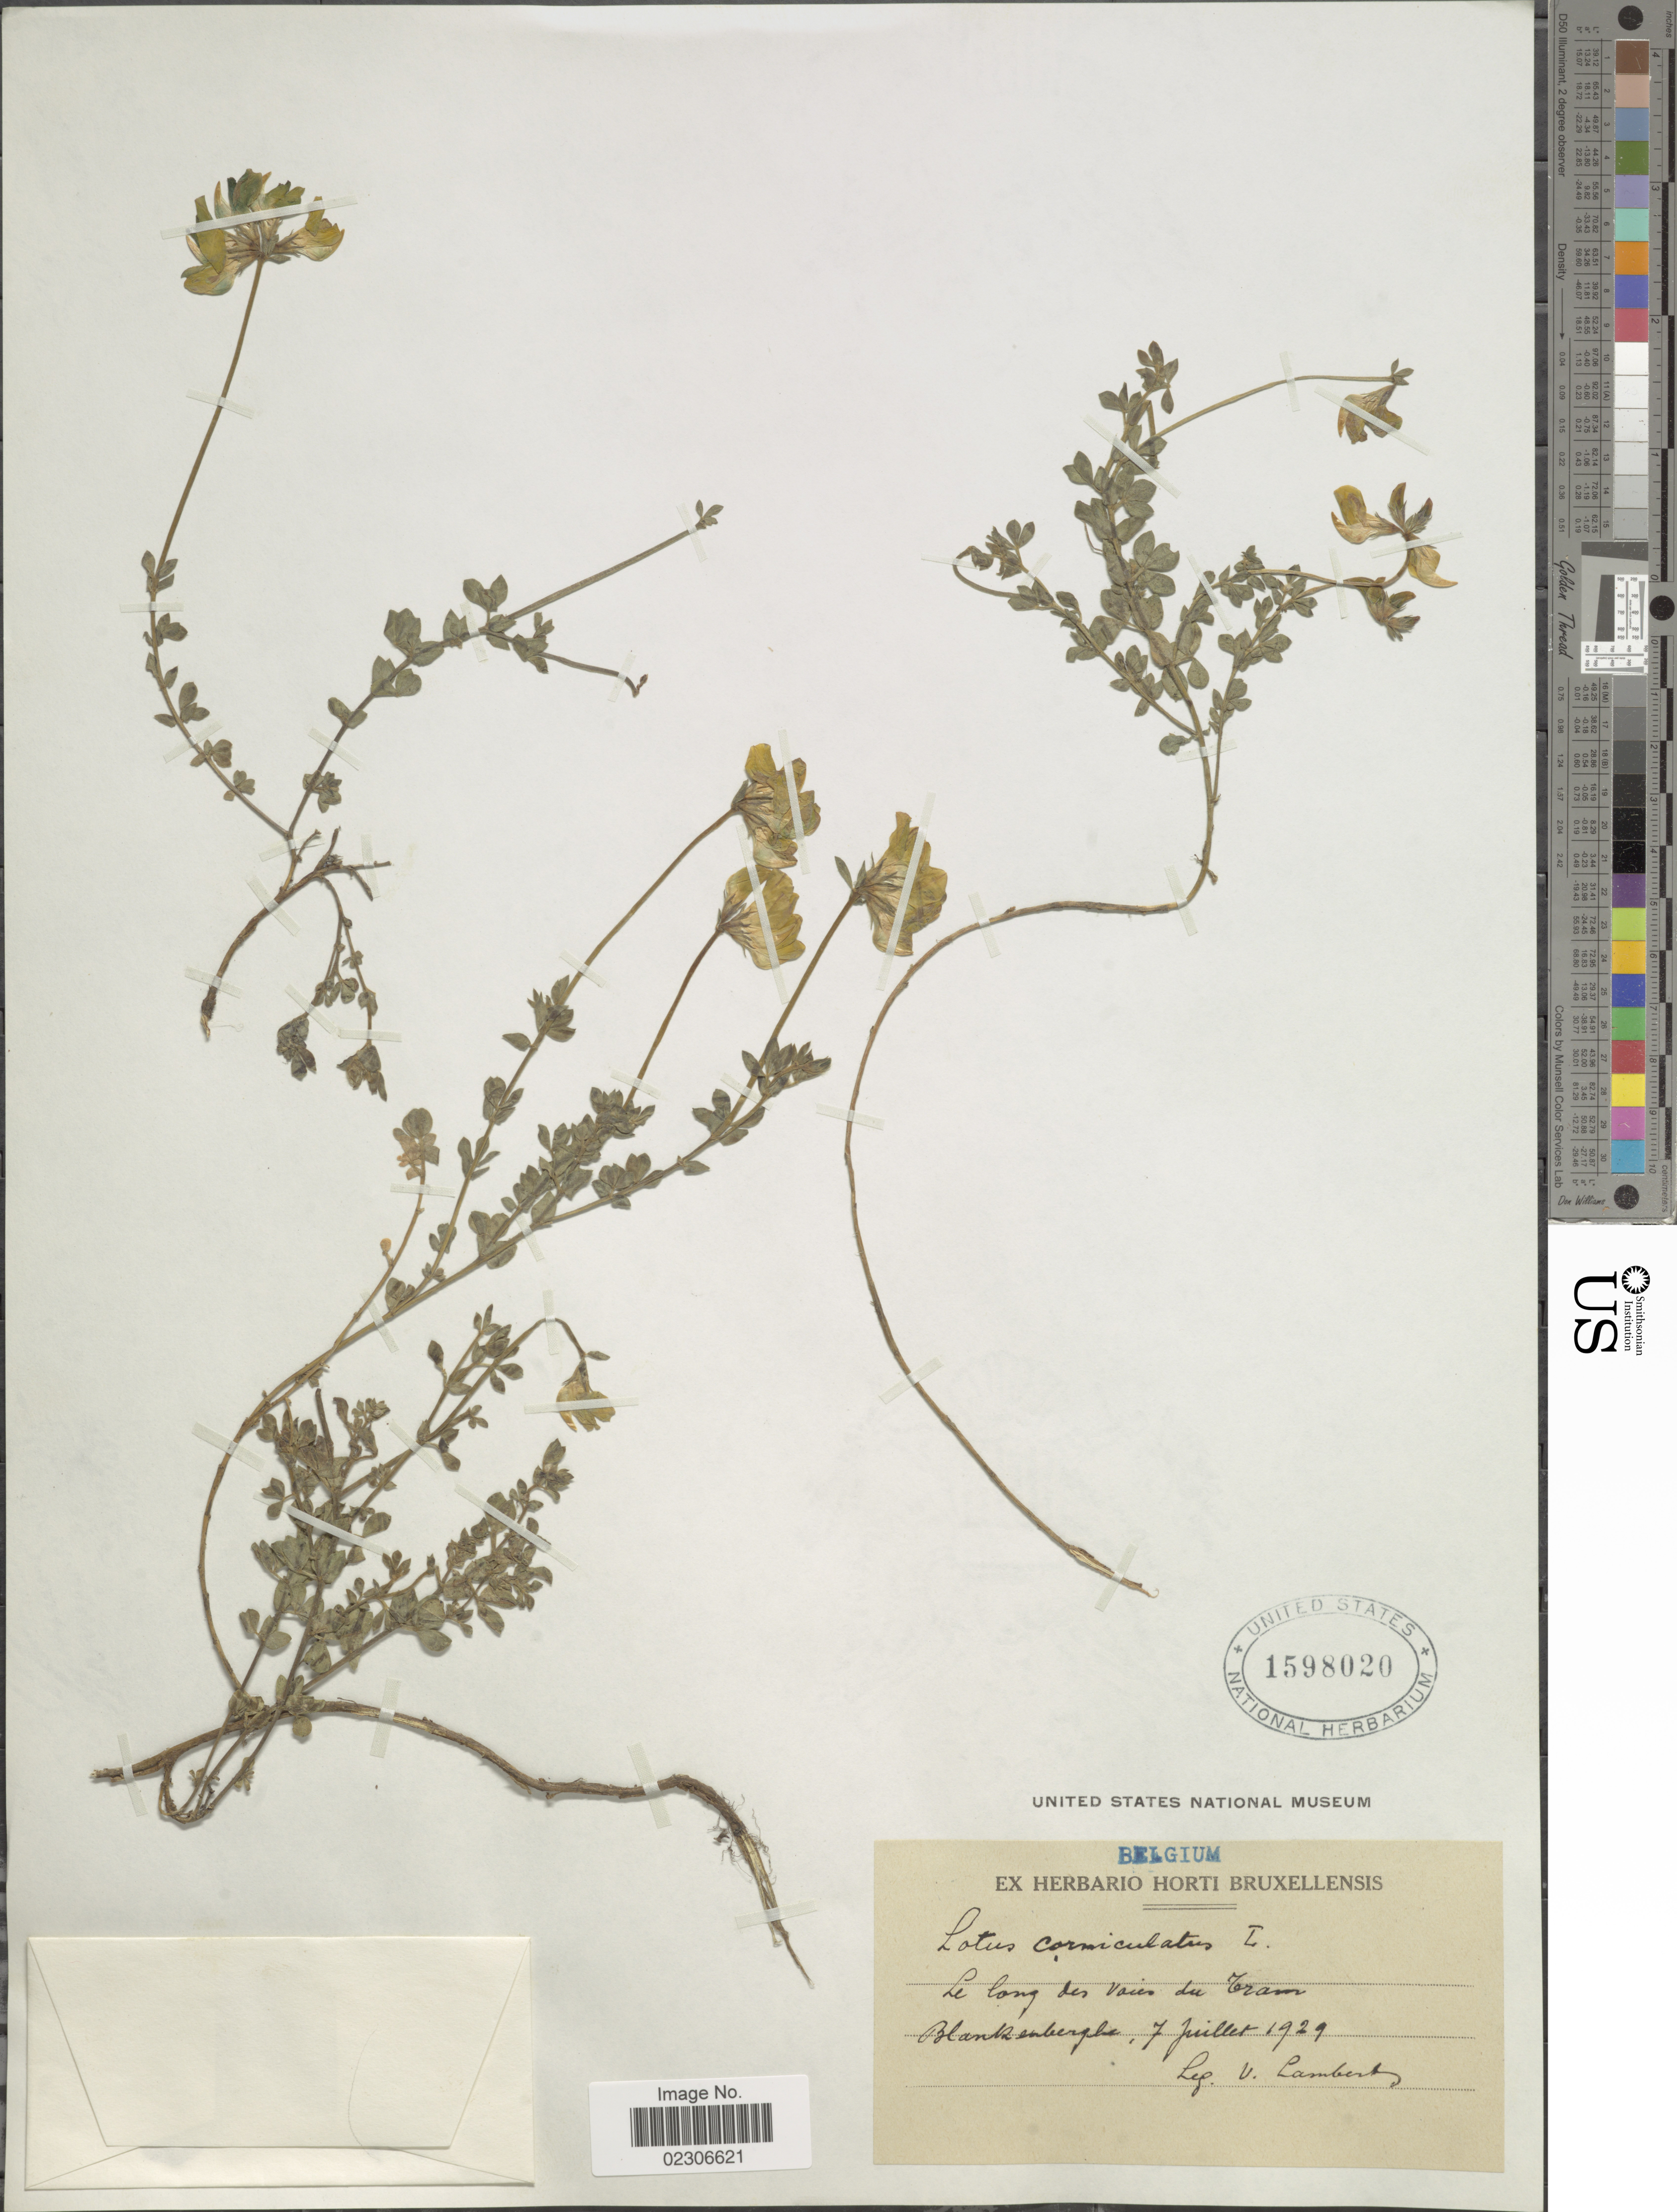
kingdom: Plantae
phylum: Tracheophyta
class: Magnoliopsida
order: Fabales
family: Fabaceae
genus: Lotus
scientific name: Lotus corniculatus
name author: L.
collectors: V. Lambert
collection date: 1929-07-07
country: Belgium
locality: Le long des vaies du Tram. Blankenberghe [interpreted]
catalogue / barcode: US 1598020